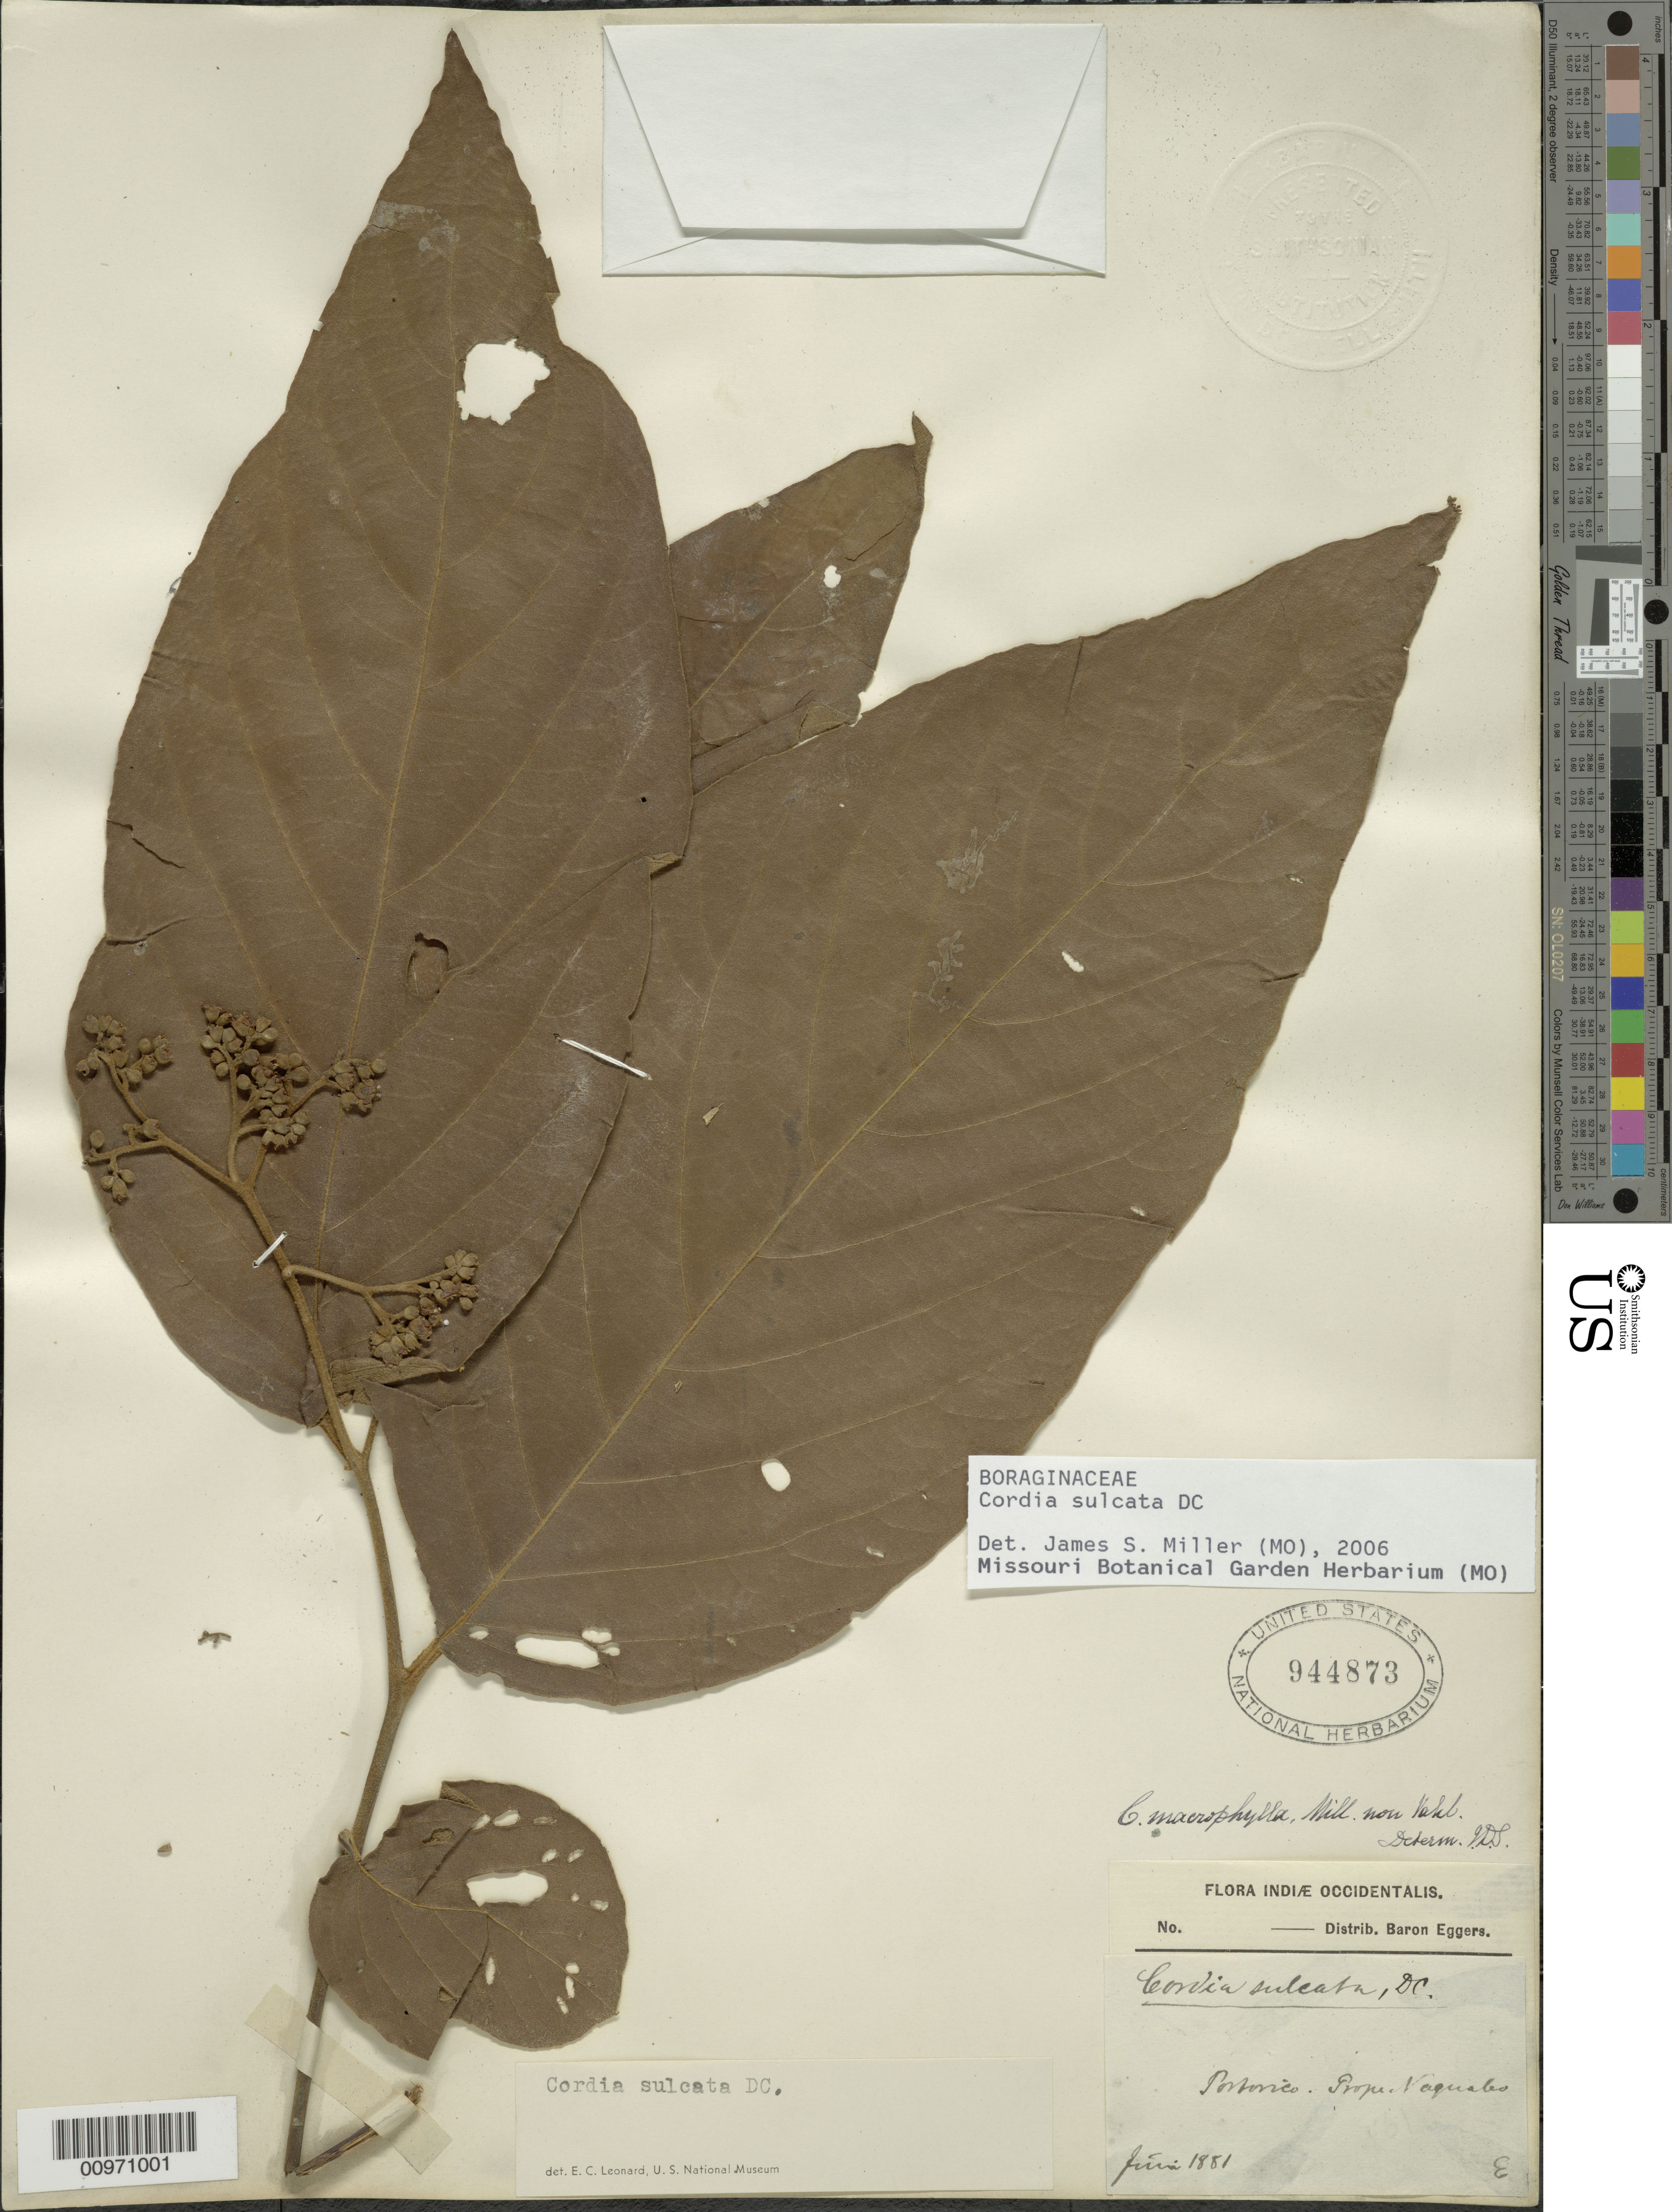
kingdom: Plantae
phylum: Tracheophyta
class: Magnoliopsida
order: Boraginales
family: Cordiaceae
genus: Cordia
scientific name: Cordia sulcata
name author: DC.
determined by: Miller, James S., (MO), Missouri Botanical Garden (UNITED STATES)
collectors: H. F. A. von Eggers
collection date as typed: Jun 1881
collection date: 1881-06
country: Puerto Rico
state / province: Naguabo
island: Puerto Rico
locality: Naguabo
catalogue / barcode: US 944873